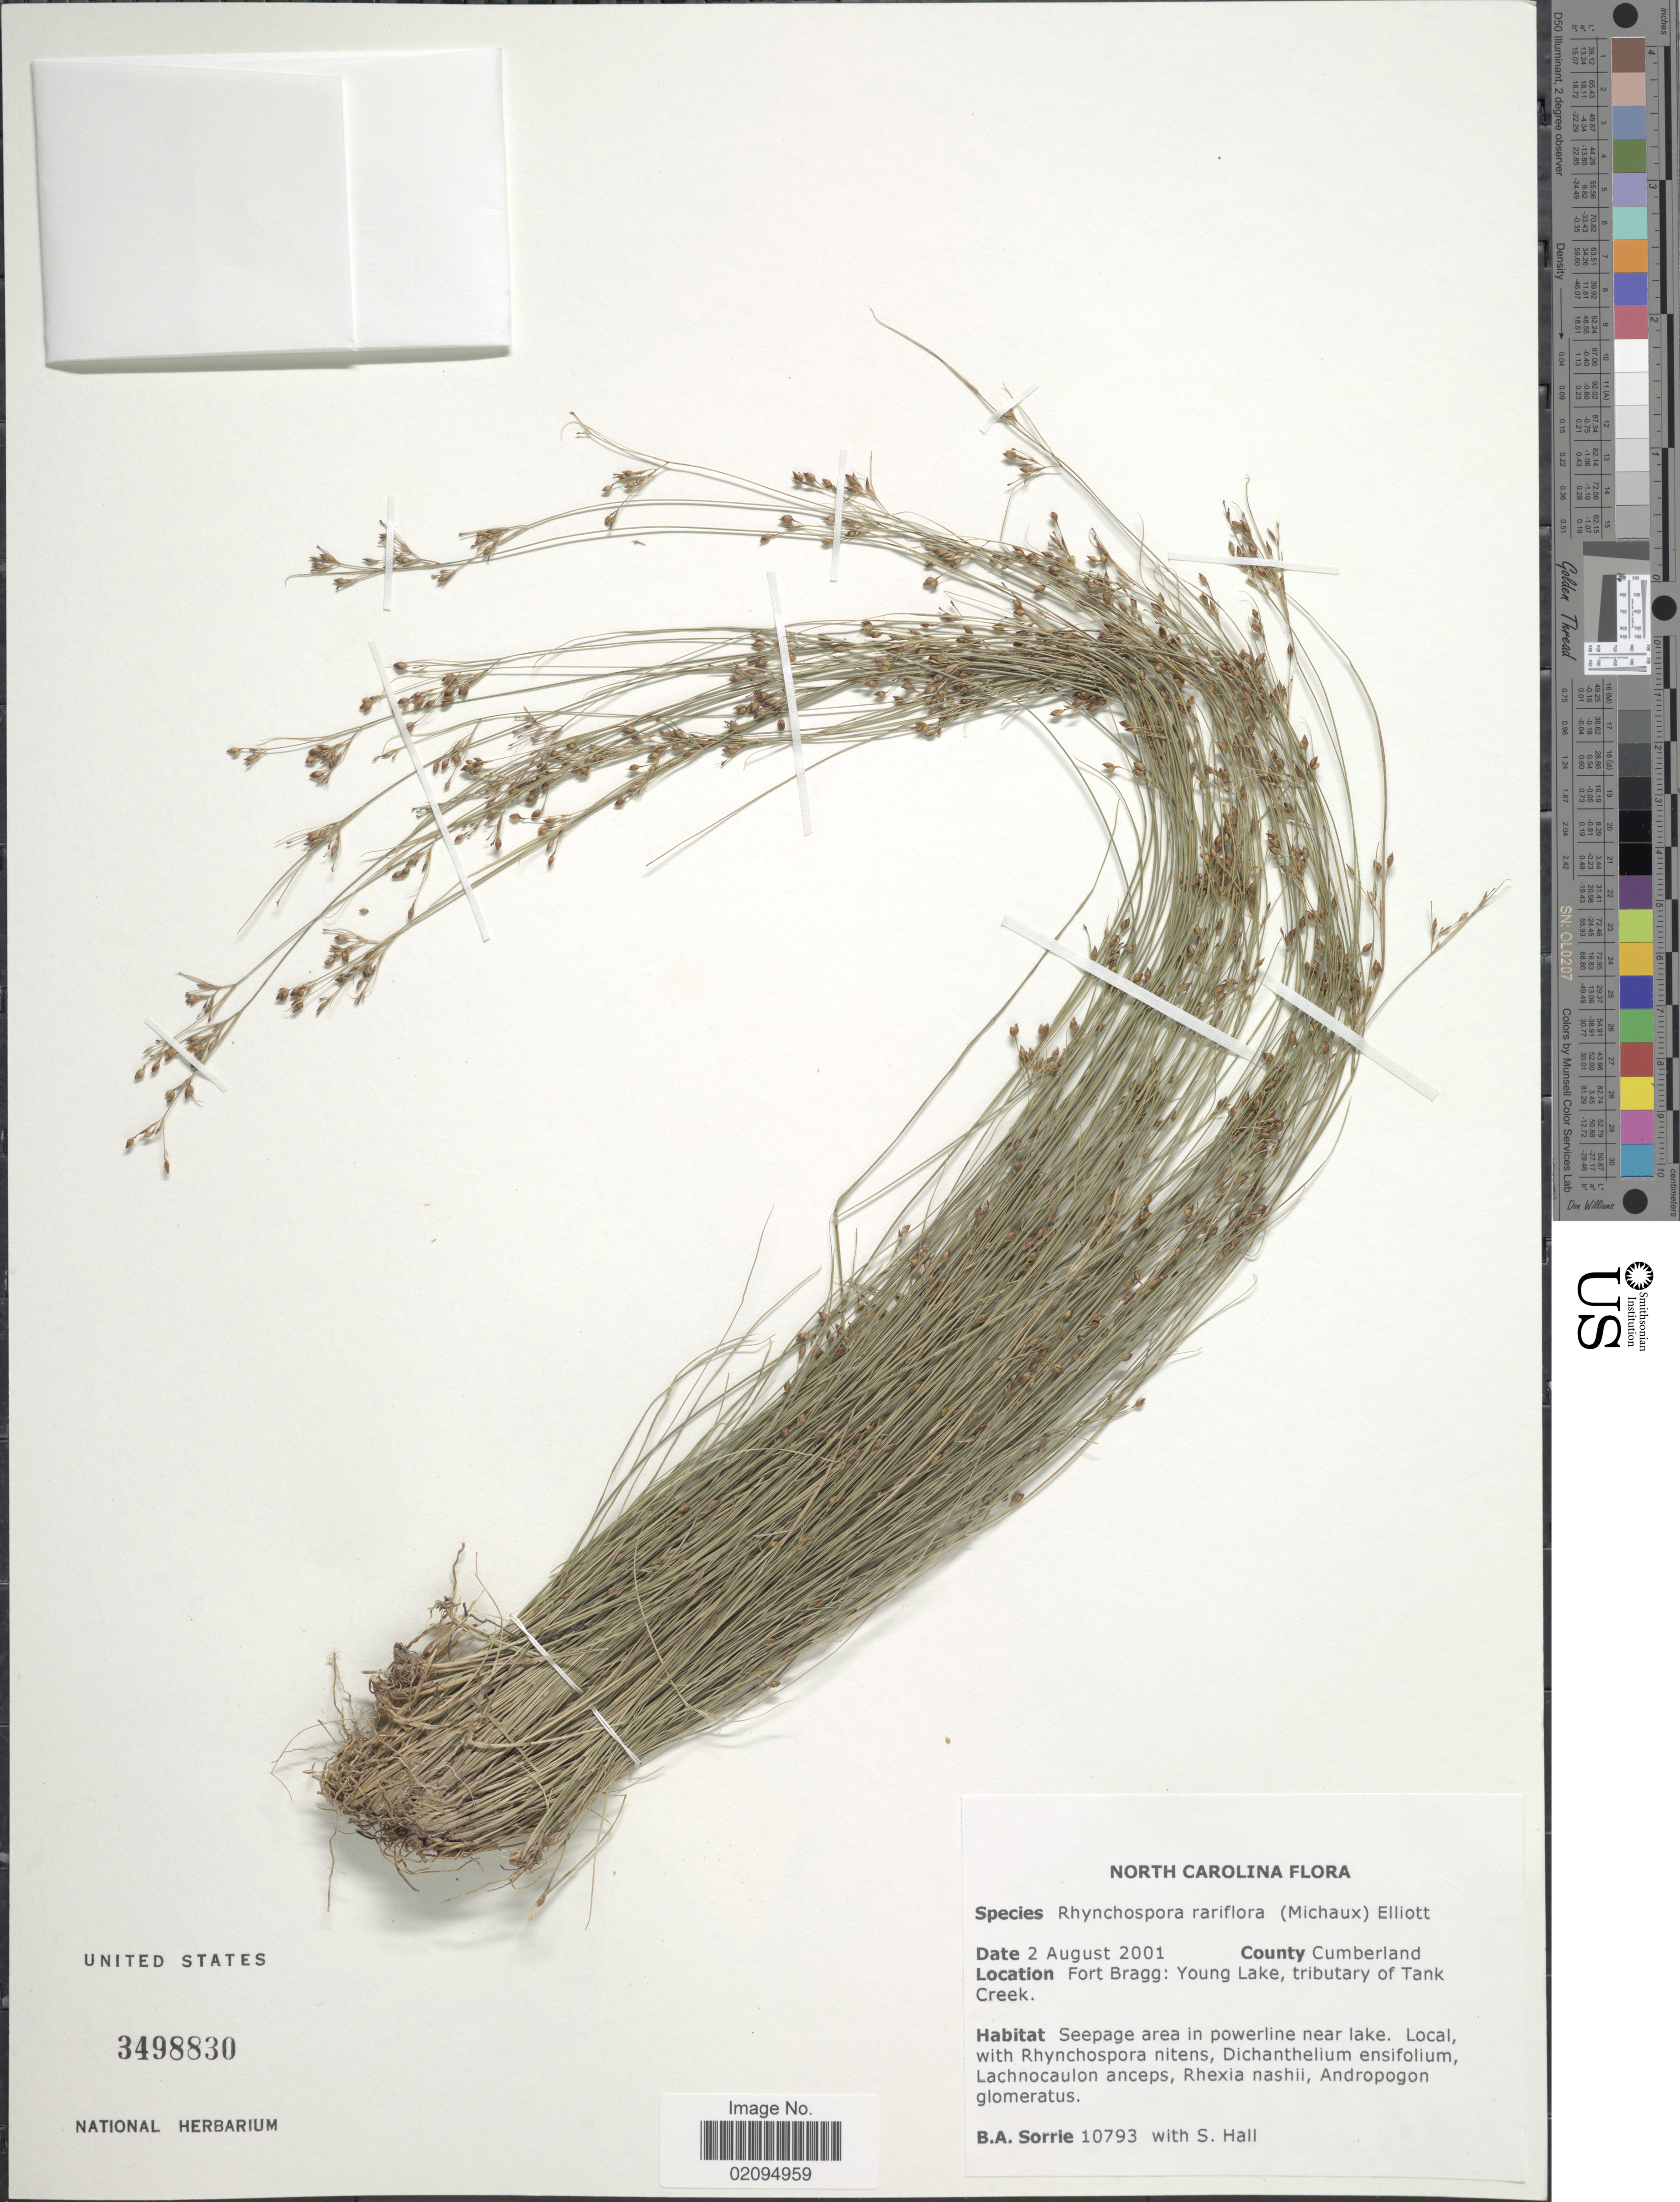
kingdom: Plantae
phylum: Tracheophyta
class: Liliopsida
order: Poales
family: Cyperaceae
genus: Rhynchospora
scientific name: Rhynchospora rariflora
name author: (Michx.) Elliott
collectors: B. Sorrie & S. Hall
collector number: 10793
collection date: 2001-08-02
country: United States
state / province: North Carolina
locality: County Cumberland. Fort Bragg: Young Lake tributary of Tank Creek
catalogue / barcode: US 3498830